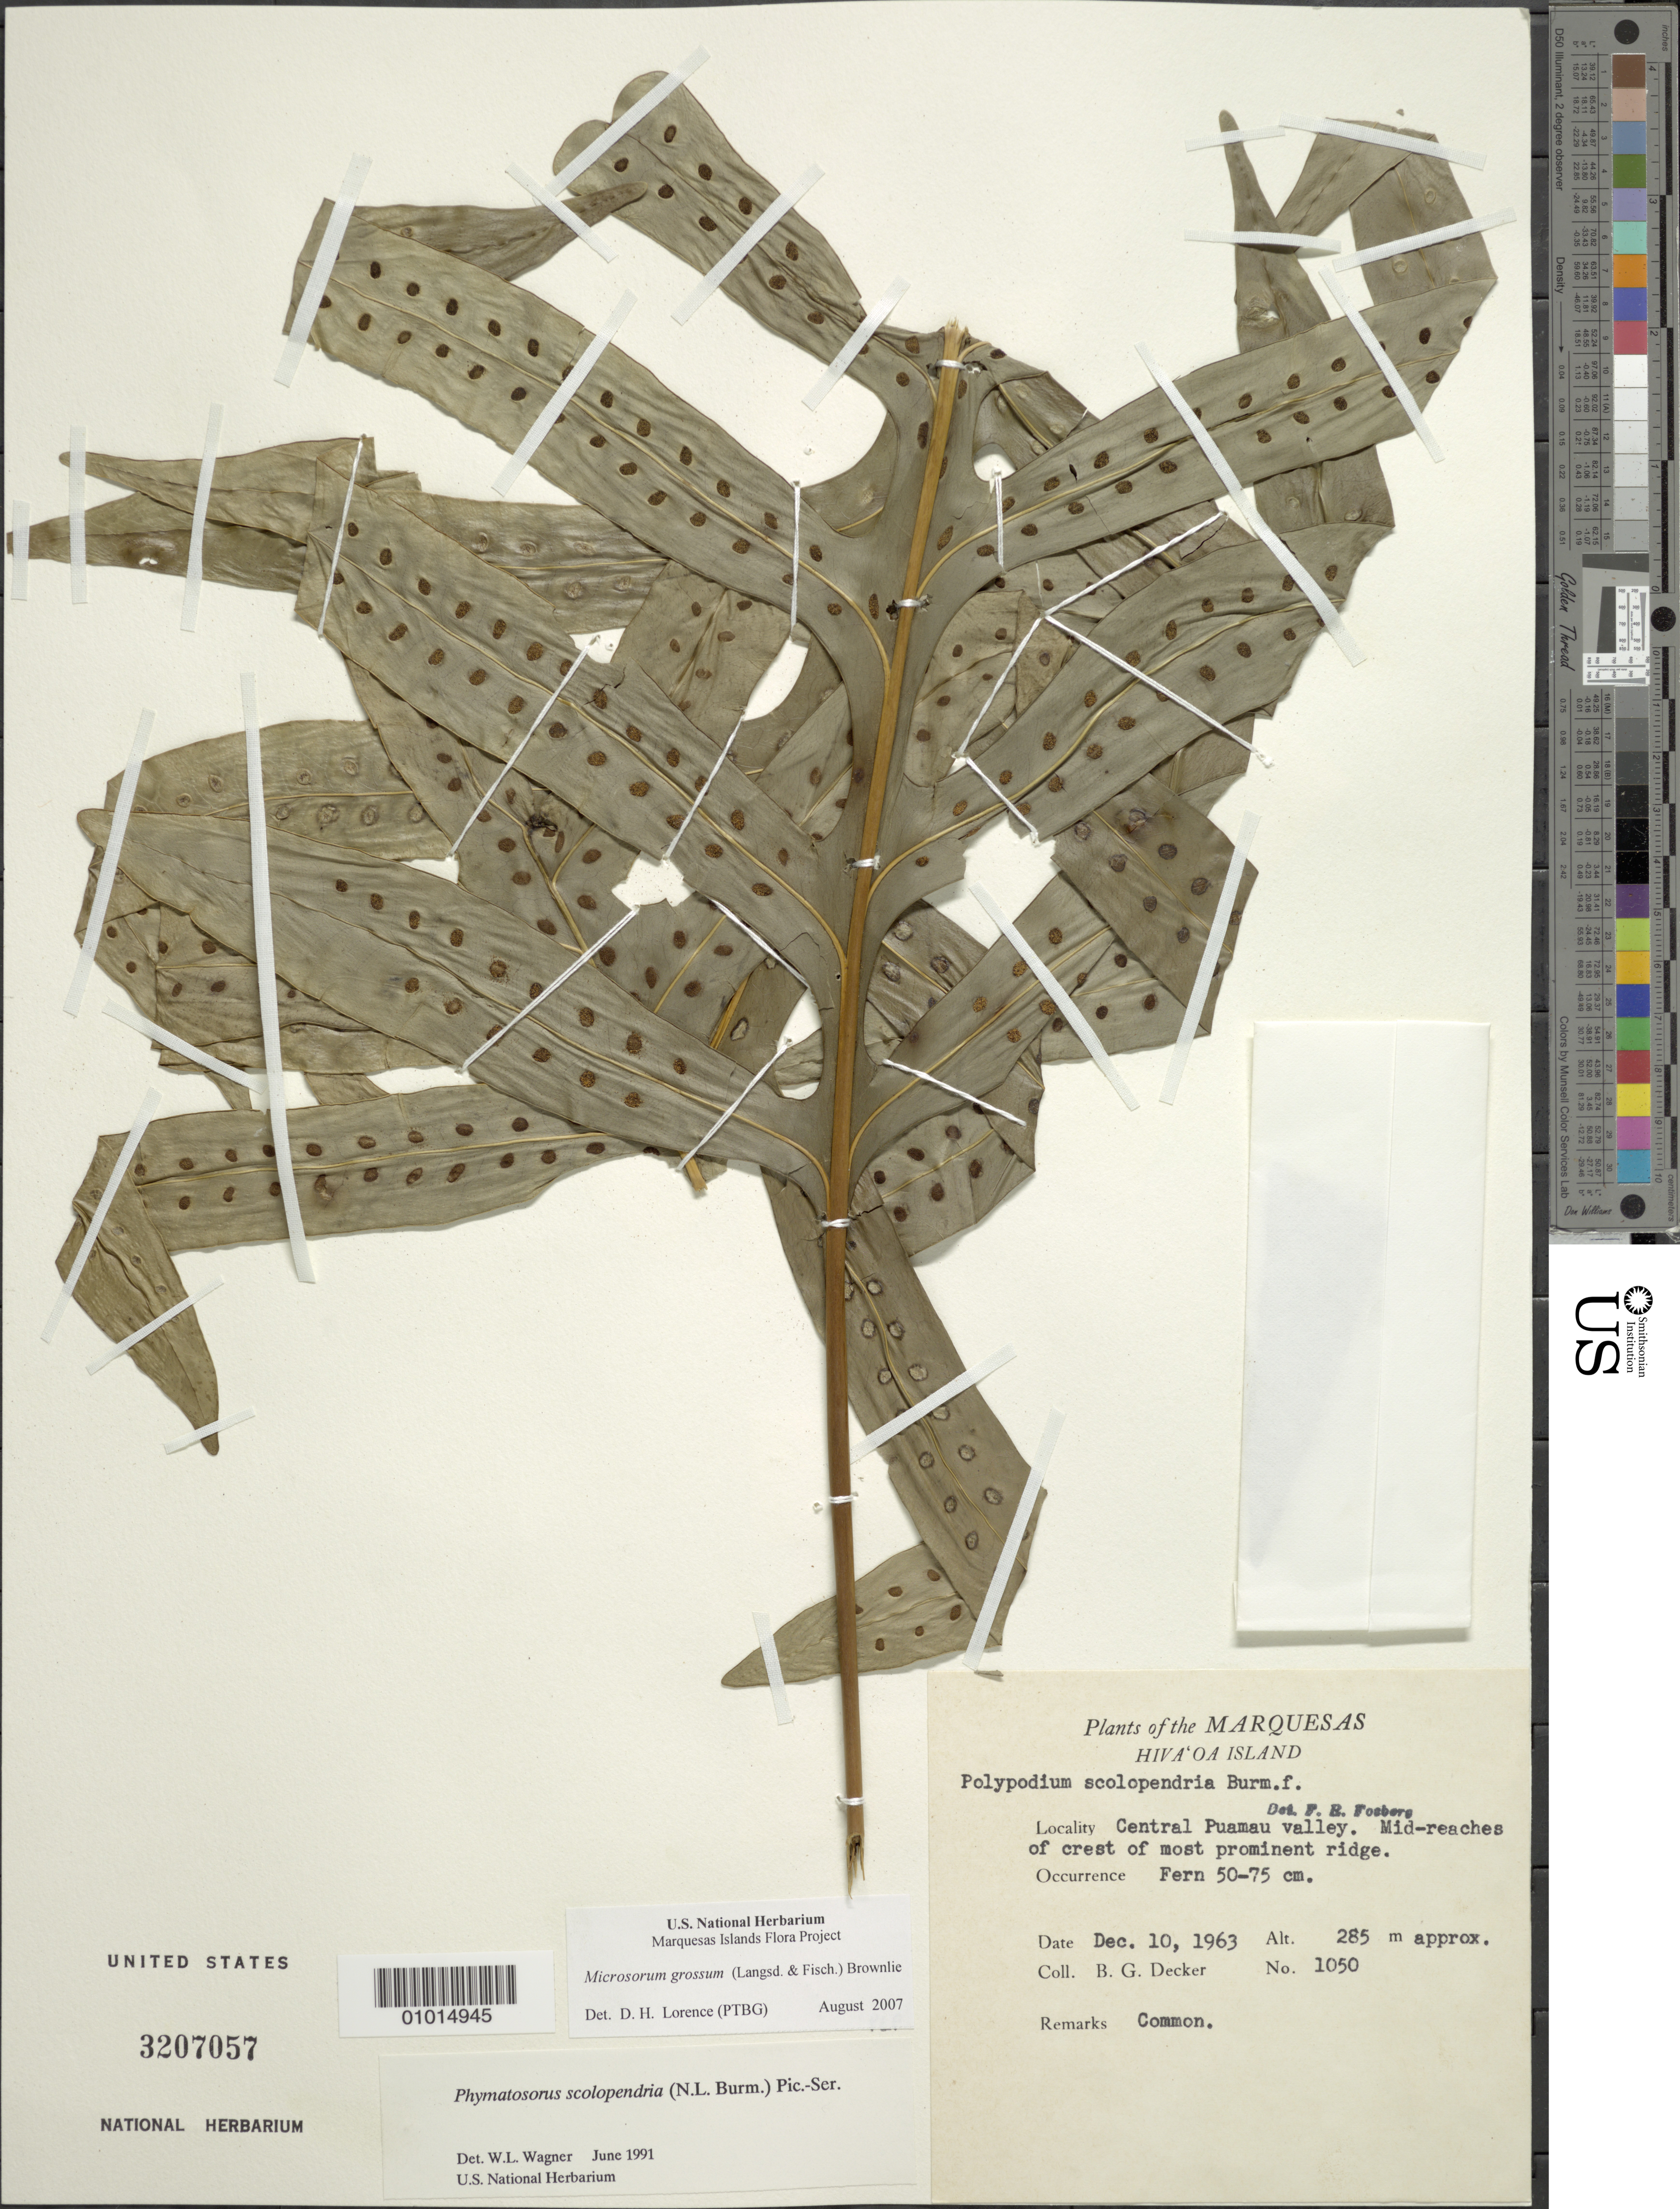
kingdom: Plantae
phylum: Tracheophyta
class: Polypodiopsida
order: Polypodiales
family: Polypodiaceae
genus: Microsorum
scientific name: Microsorum grossum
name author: (Langsd. & Fisch.) S.B. Andrews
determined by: Lorence, David H., (PTBG), National Tropical Botanical Garden (UNITED STATES)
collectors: B. G. Decker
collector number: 1050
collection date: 1963-12-10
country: French Polynesia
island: Hiva Oa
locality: central Puamau Valley, mid-reaches of crest of most prominent ridge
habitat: Common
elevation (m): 285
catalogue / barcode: US 3207057